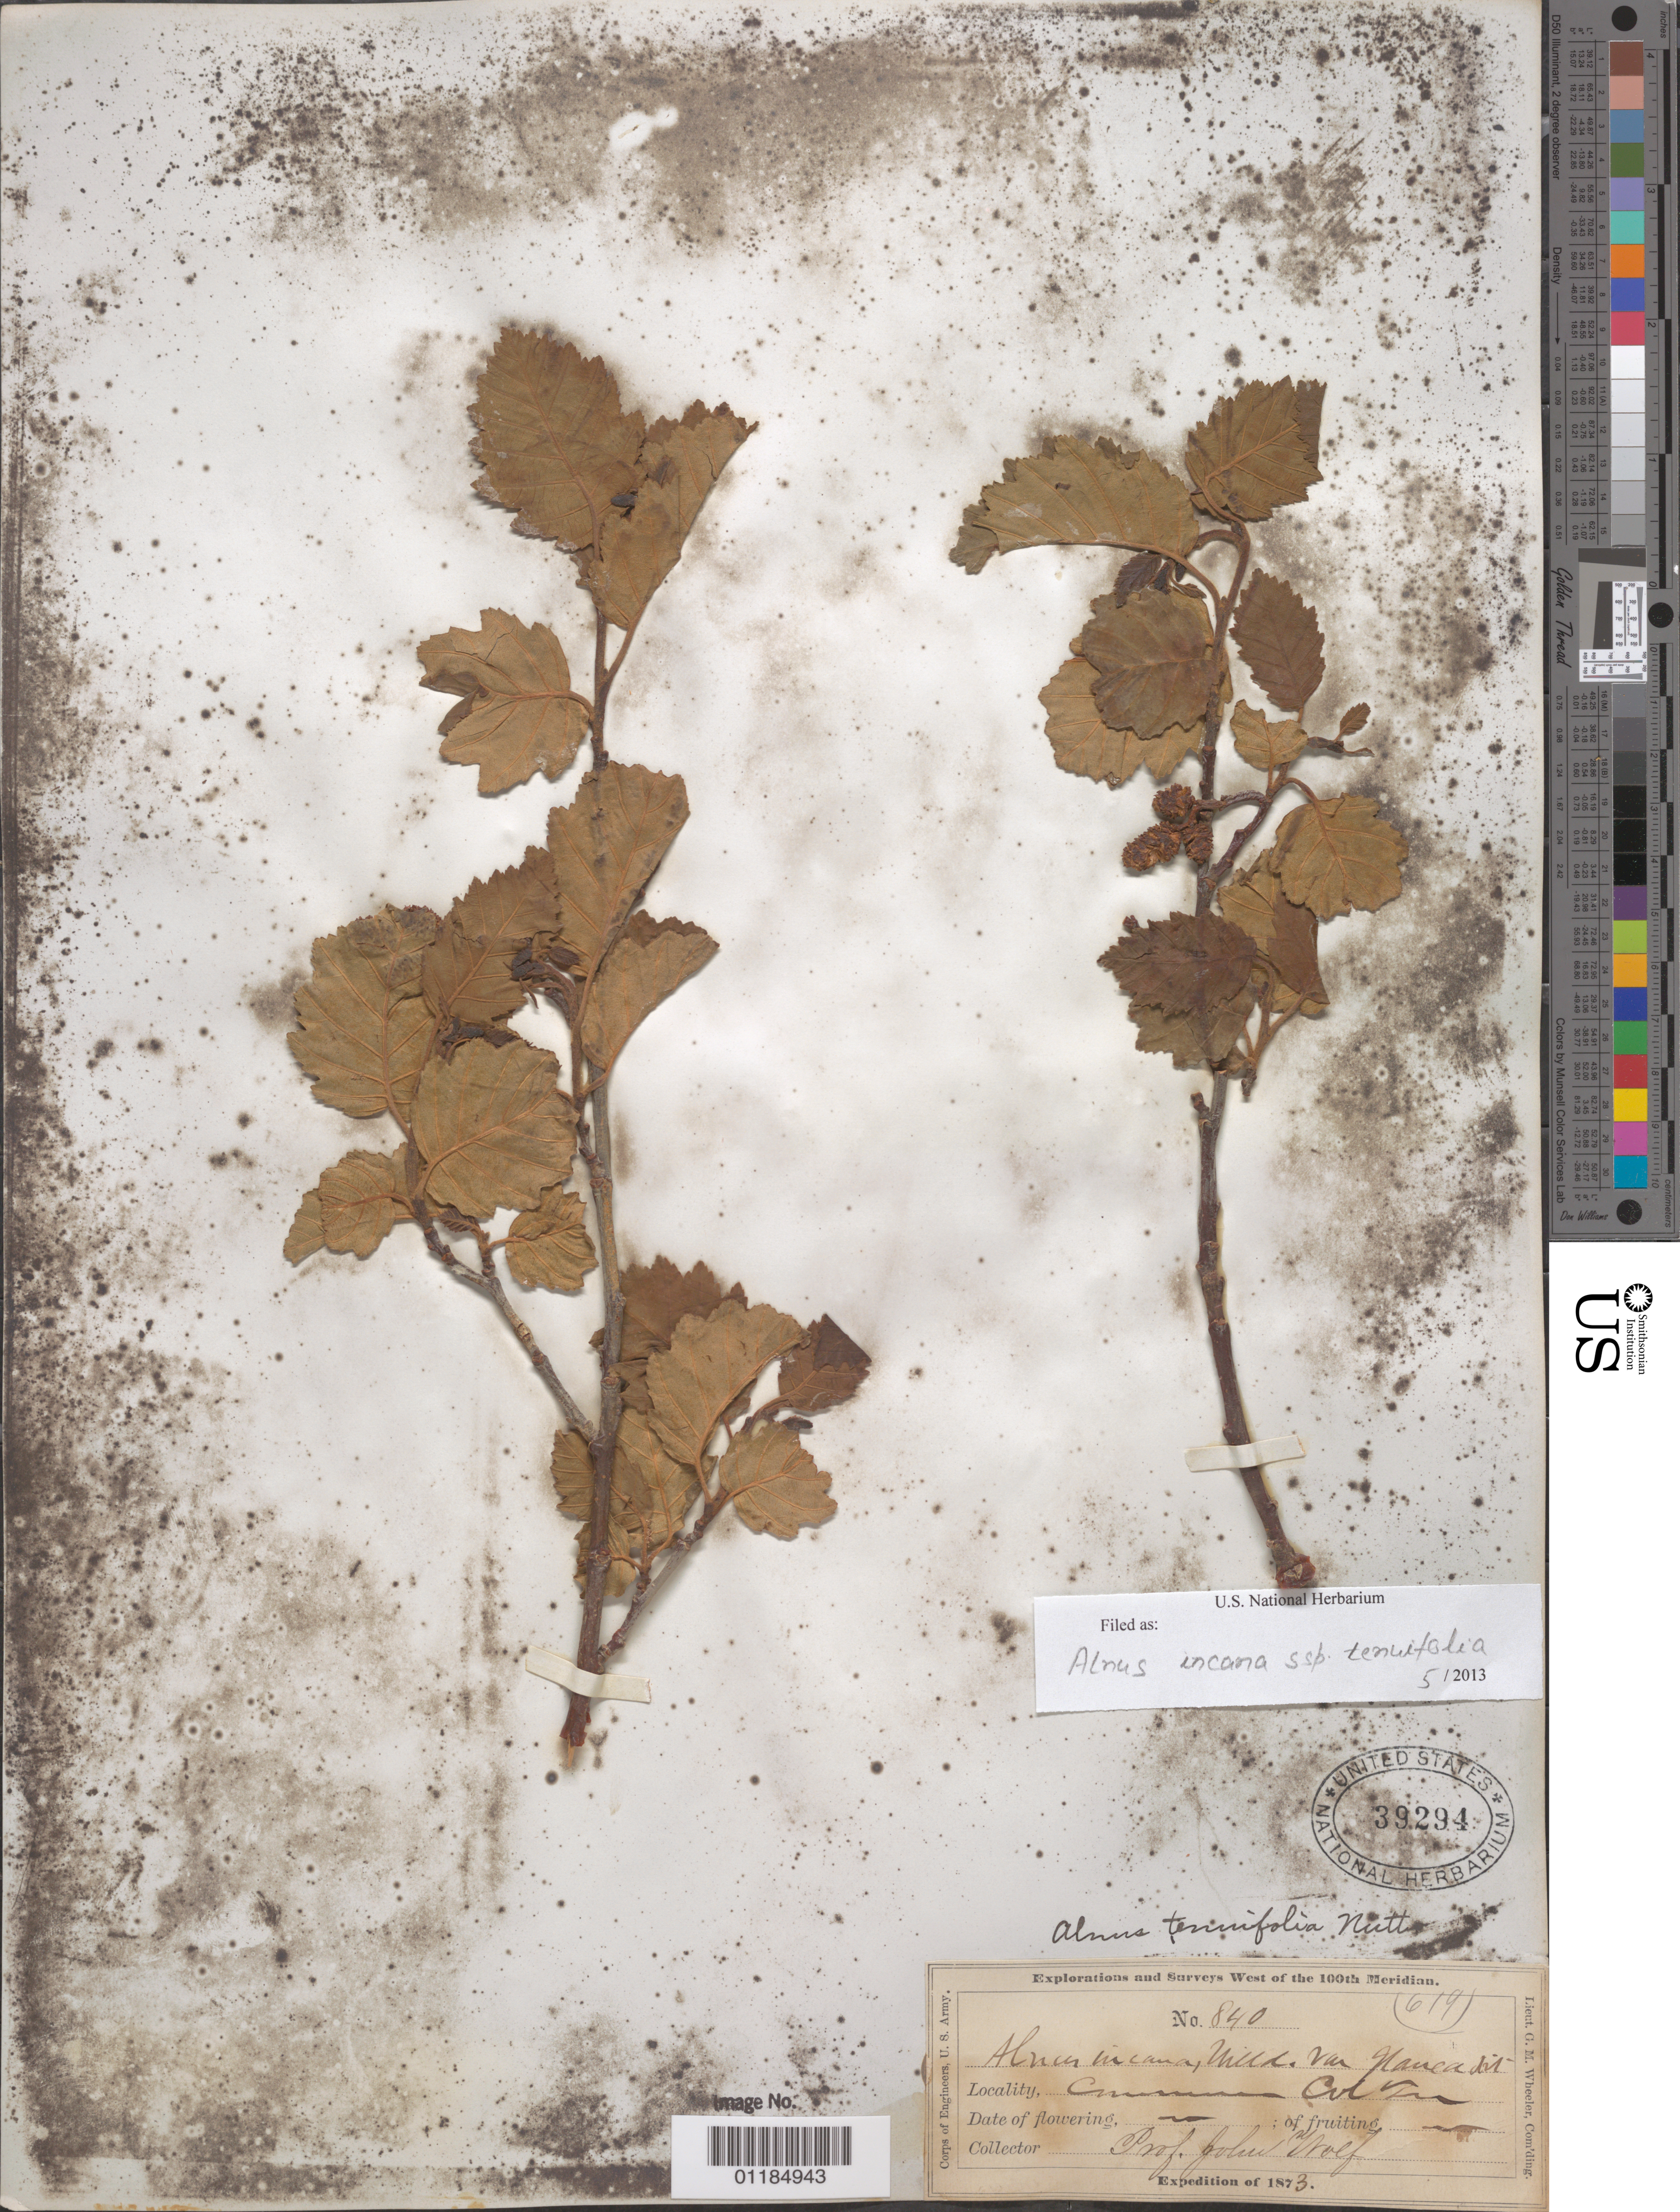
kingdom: Plantae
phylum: Tracheophyta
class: Magnoliopsida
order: Fagales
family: Betulaceae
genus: Alnus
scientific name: Alnus incana subsp. tenuifolia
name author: (Nutt.) Breitung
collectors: J. Wolf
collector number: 840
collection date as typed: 1873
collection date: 1873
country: United States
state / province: Colorado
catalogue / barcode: US 39294